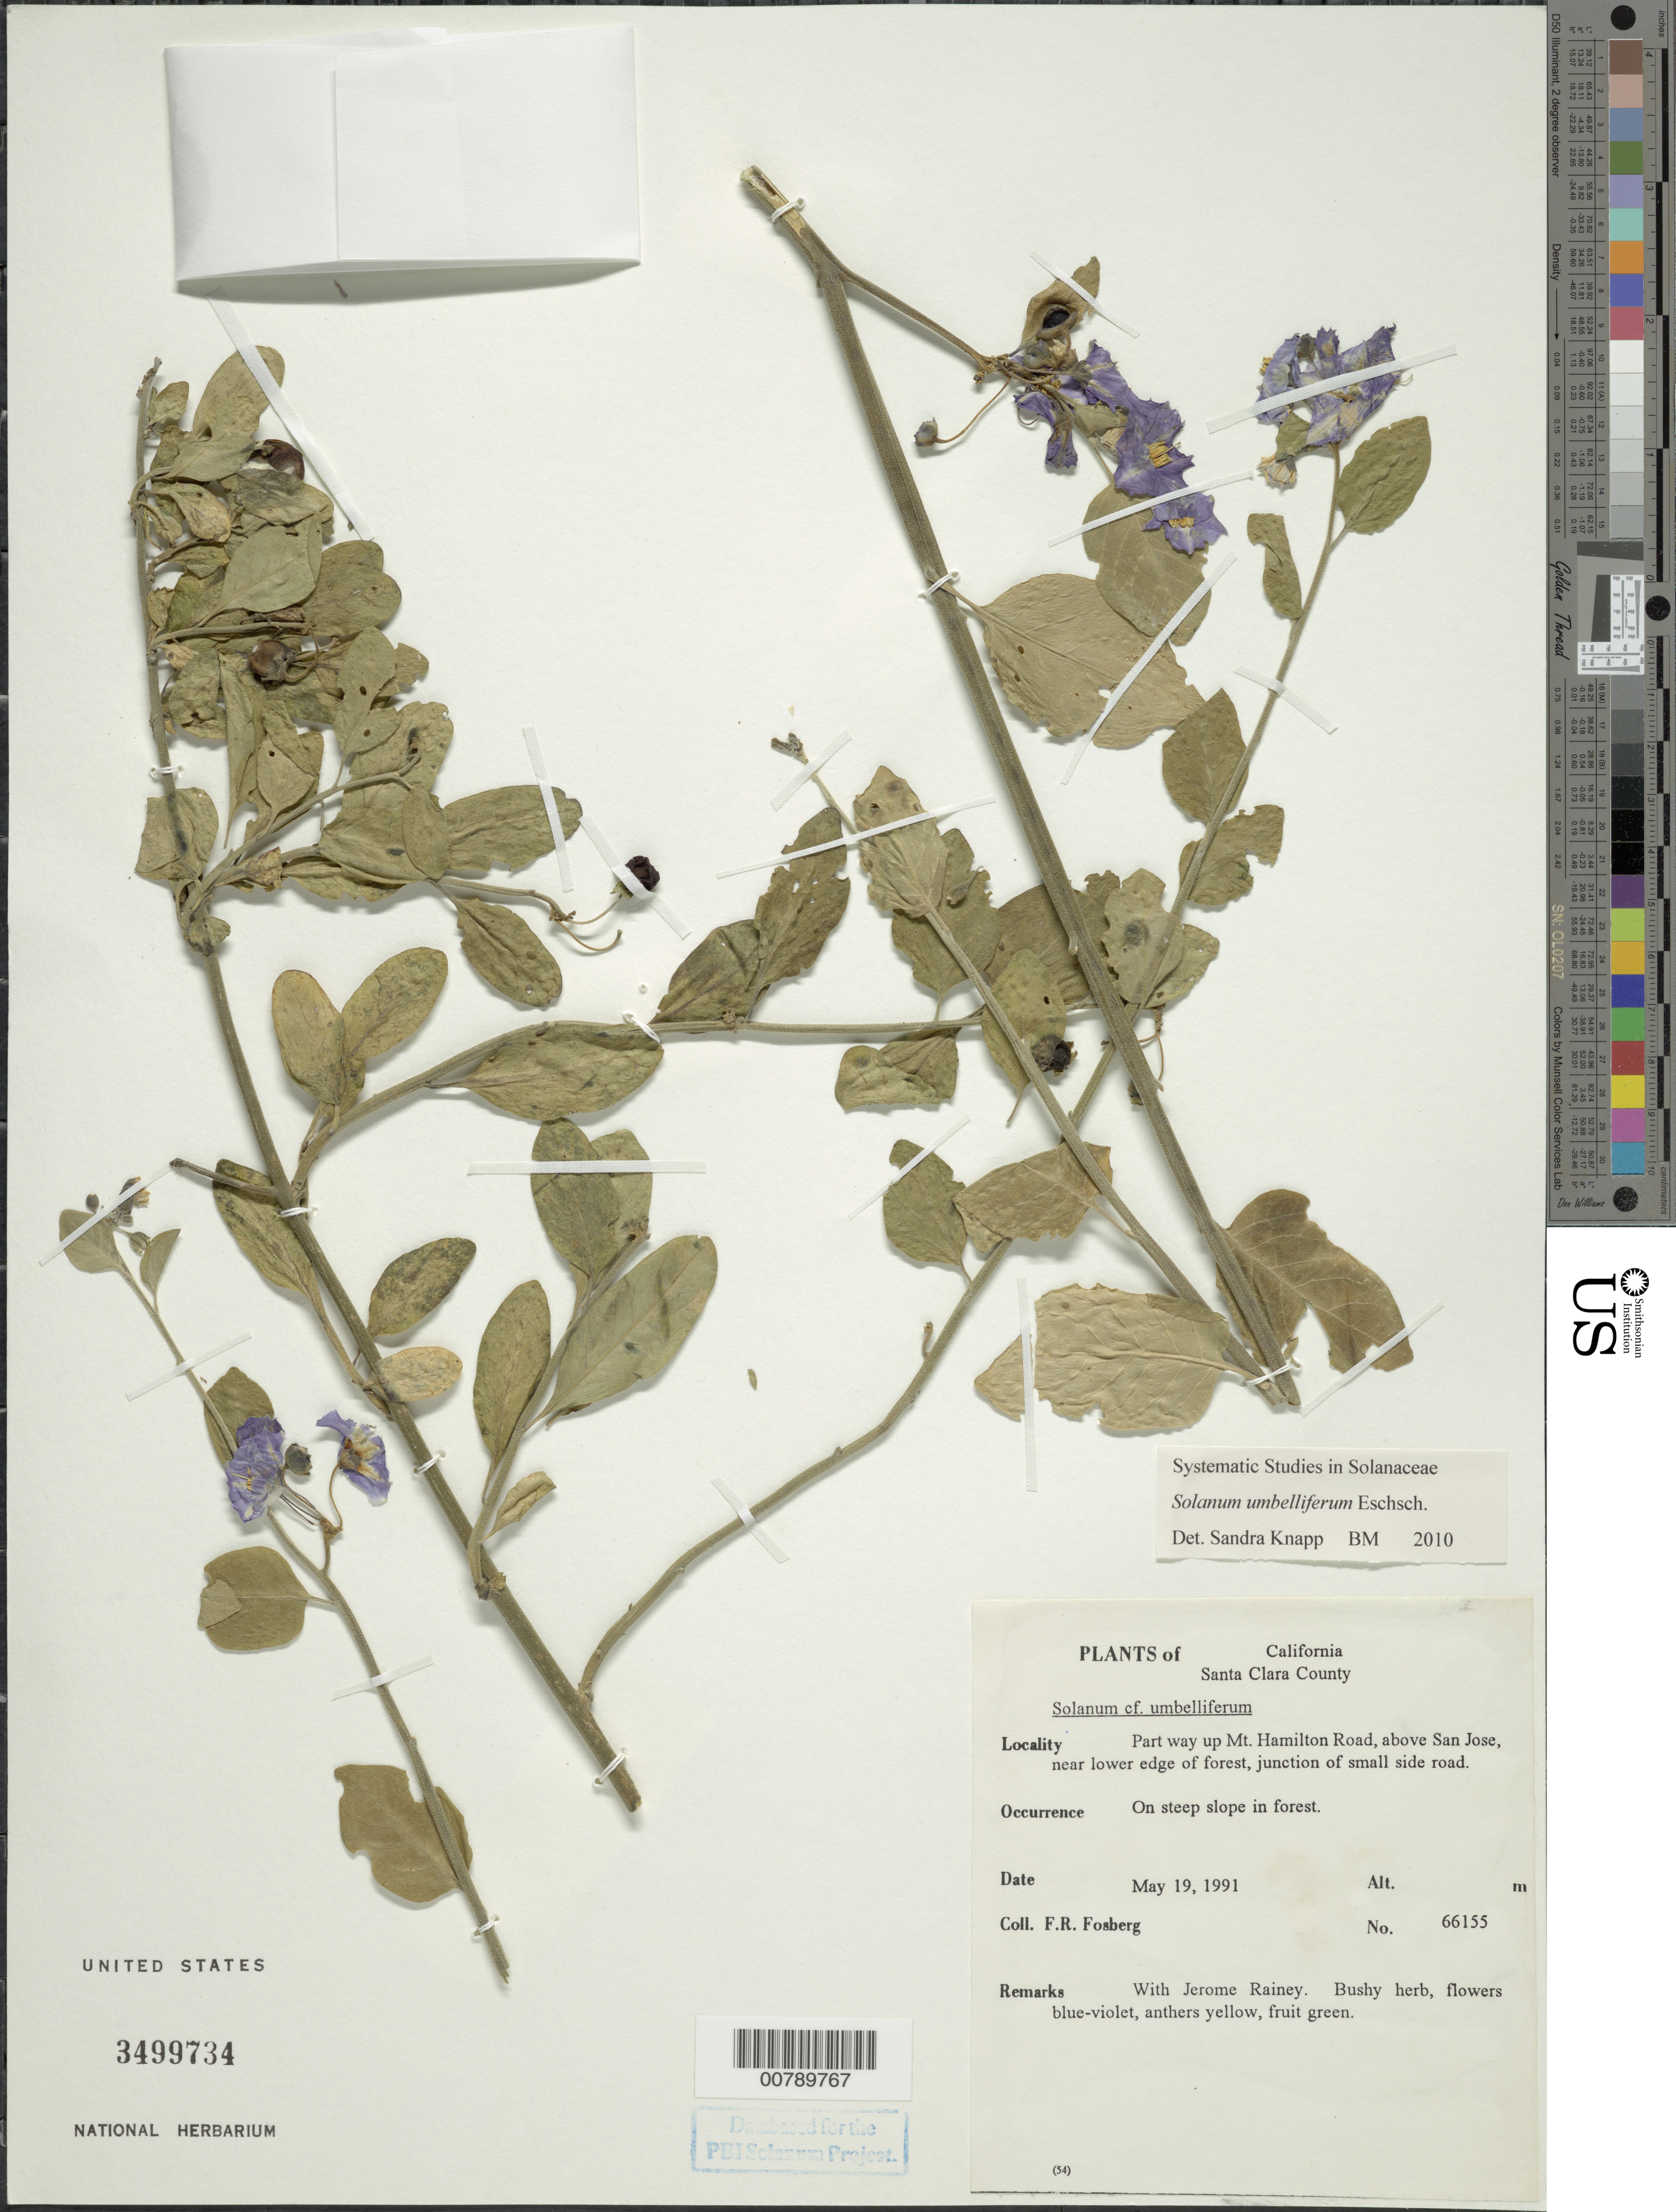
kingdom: Plantae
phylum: Tracheophyta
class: Magnoliopsida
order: Solanales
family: Solanaceae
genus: Solanum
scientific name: Solanum umbelliferum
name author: Eschsch.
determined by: Knapp, S. D.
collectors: F. R. Fosberg & J. Rainey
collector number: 66155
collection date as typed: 19 May 1991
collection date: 1991-05-19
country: United States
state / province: California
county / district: Santa Clara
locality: partway up Mt. Hamilton Road, near lower edge of forest, junction of small side road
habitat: on steep slope in forest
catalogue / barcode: US 3499734